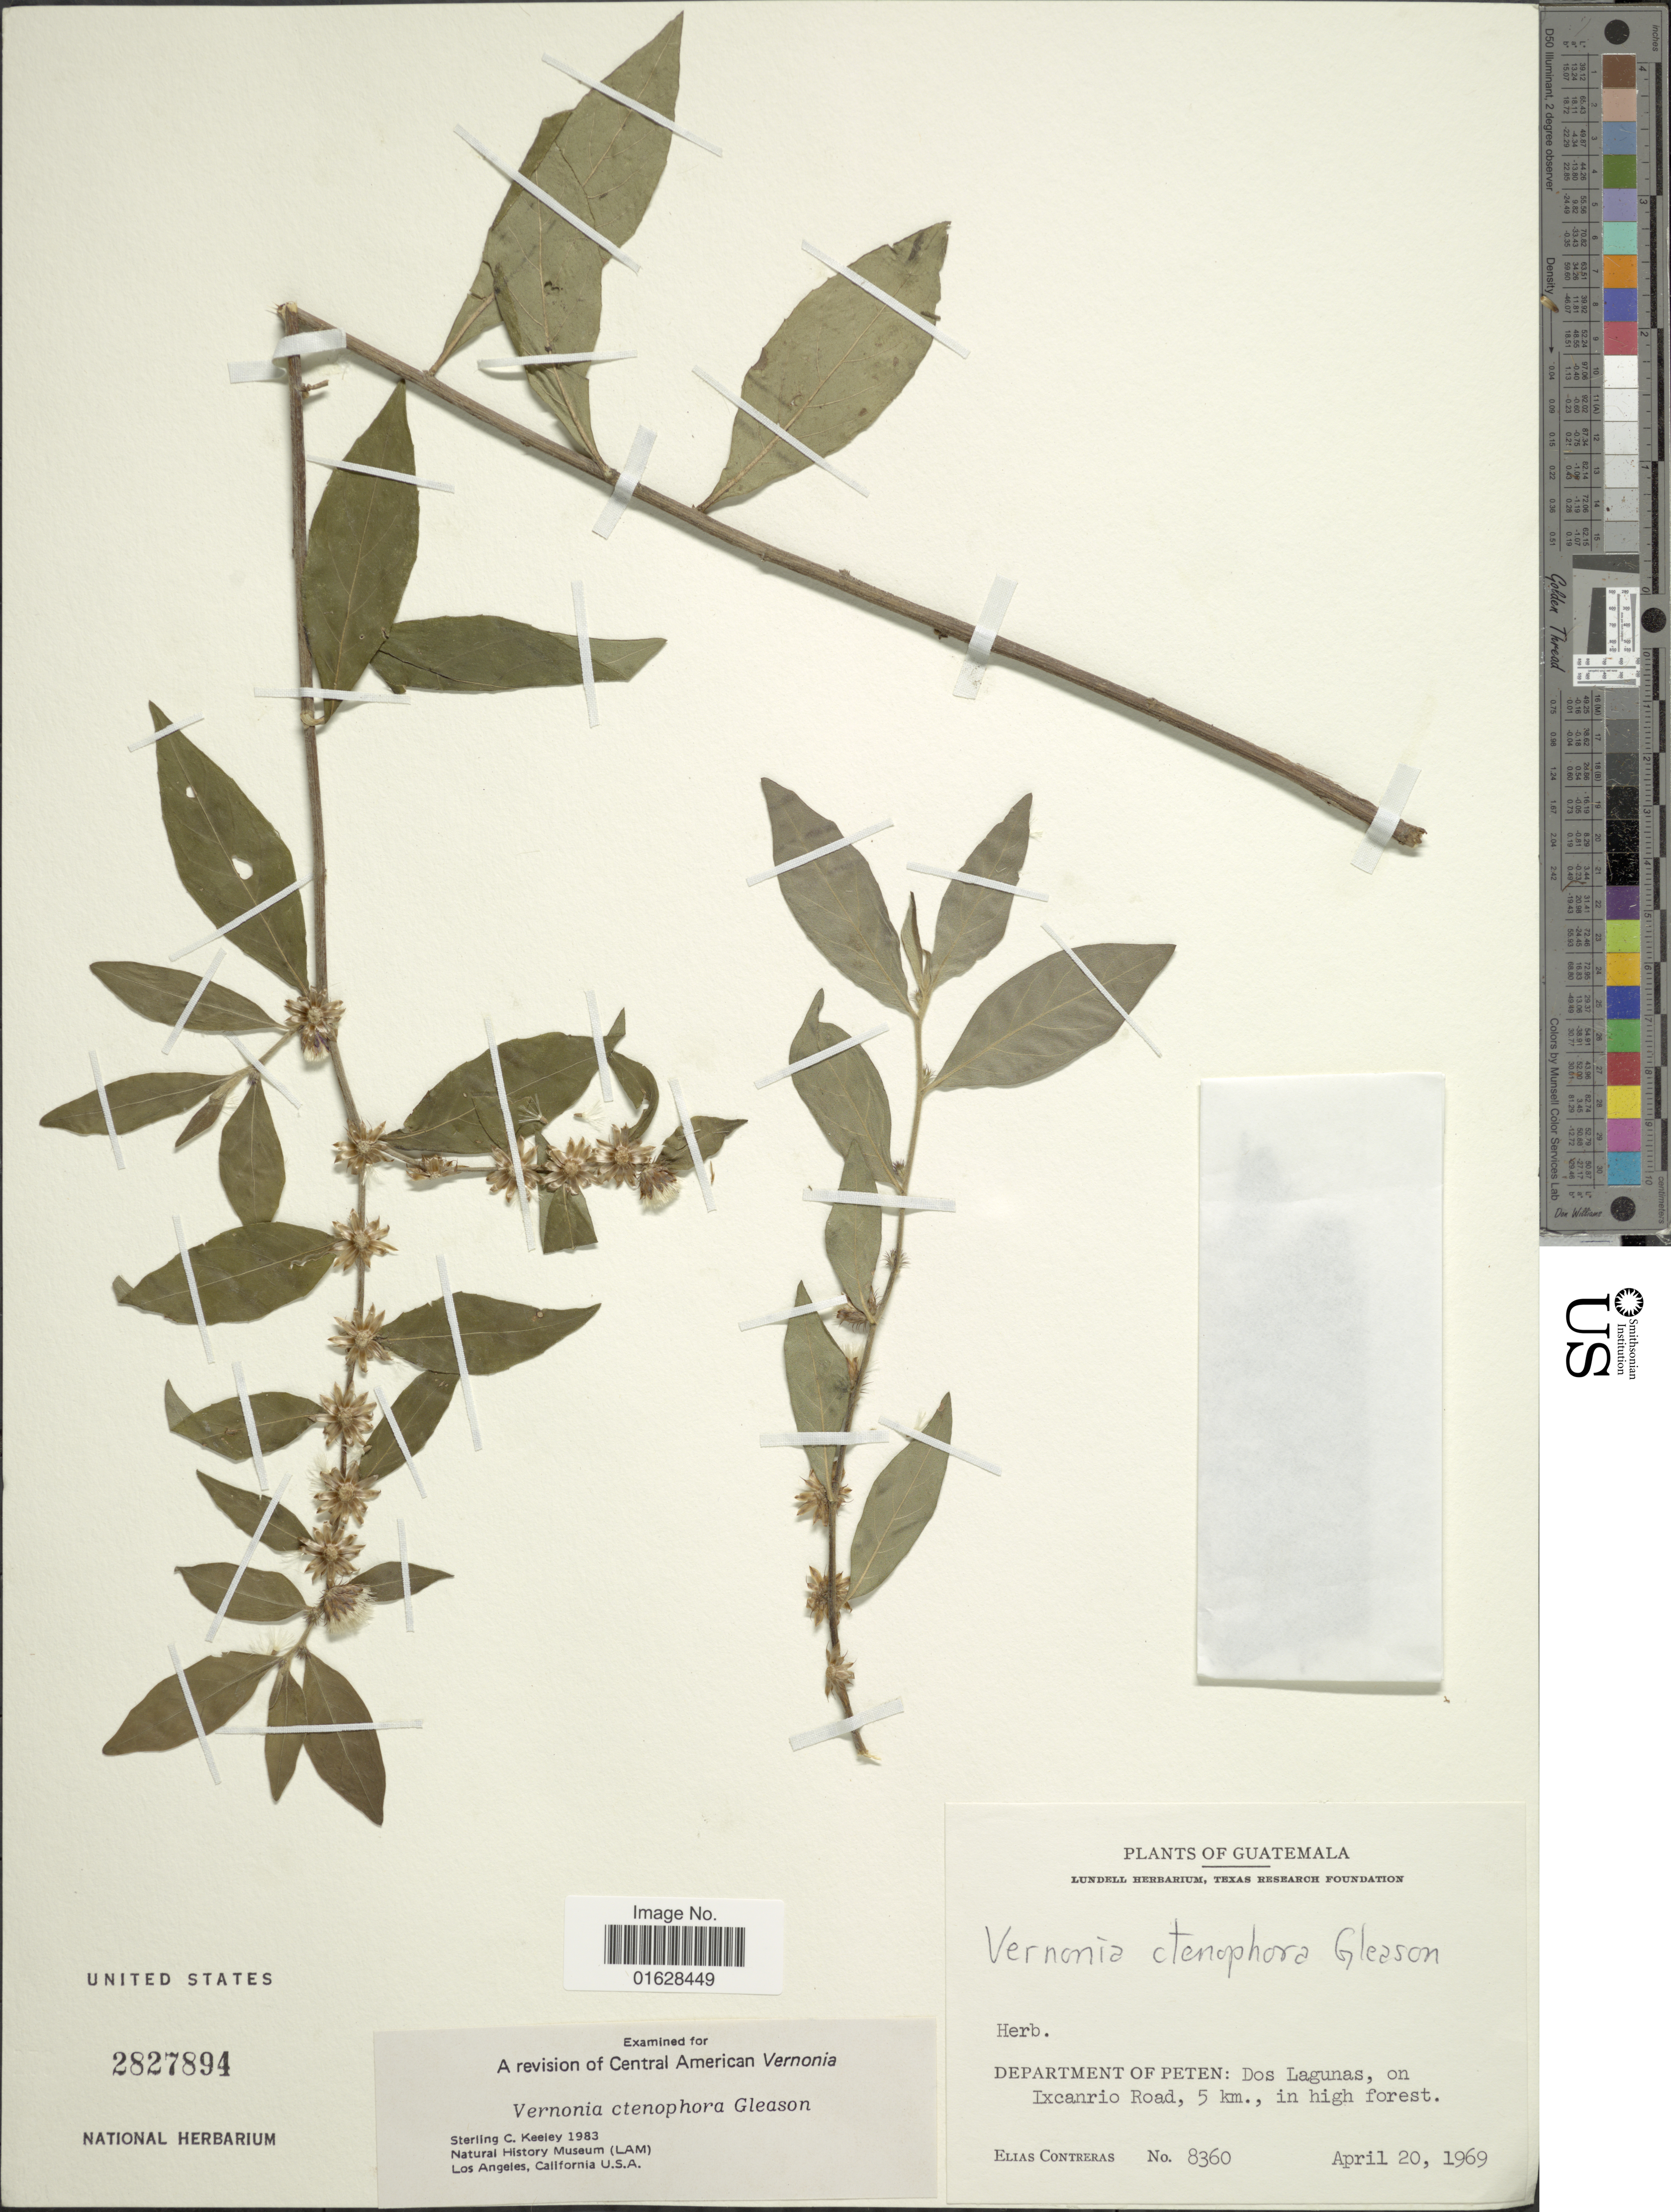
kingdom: Plantae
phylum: Tracheophyta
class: Magnoliopsida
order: Asterales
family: Asteraceae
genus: Lepidaploa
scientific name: Lepidaploa uniflora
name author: (Mill.) H. Rob.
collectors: E. Contreras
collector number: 8360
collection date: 1969-04-20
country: Guatemala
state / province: El Petén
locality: Department of Peten,Dos Lagunas, on Ixcanrio Road, 5 km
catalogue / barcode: US 2827894